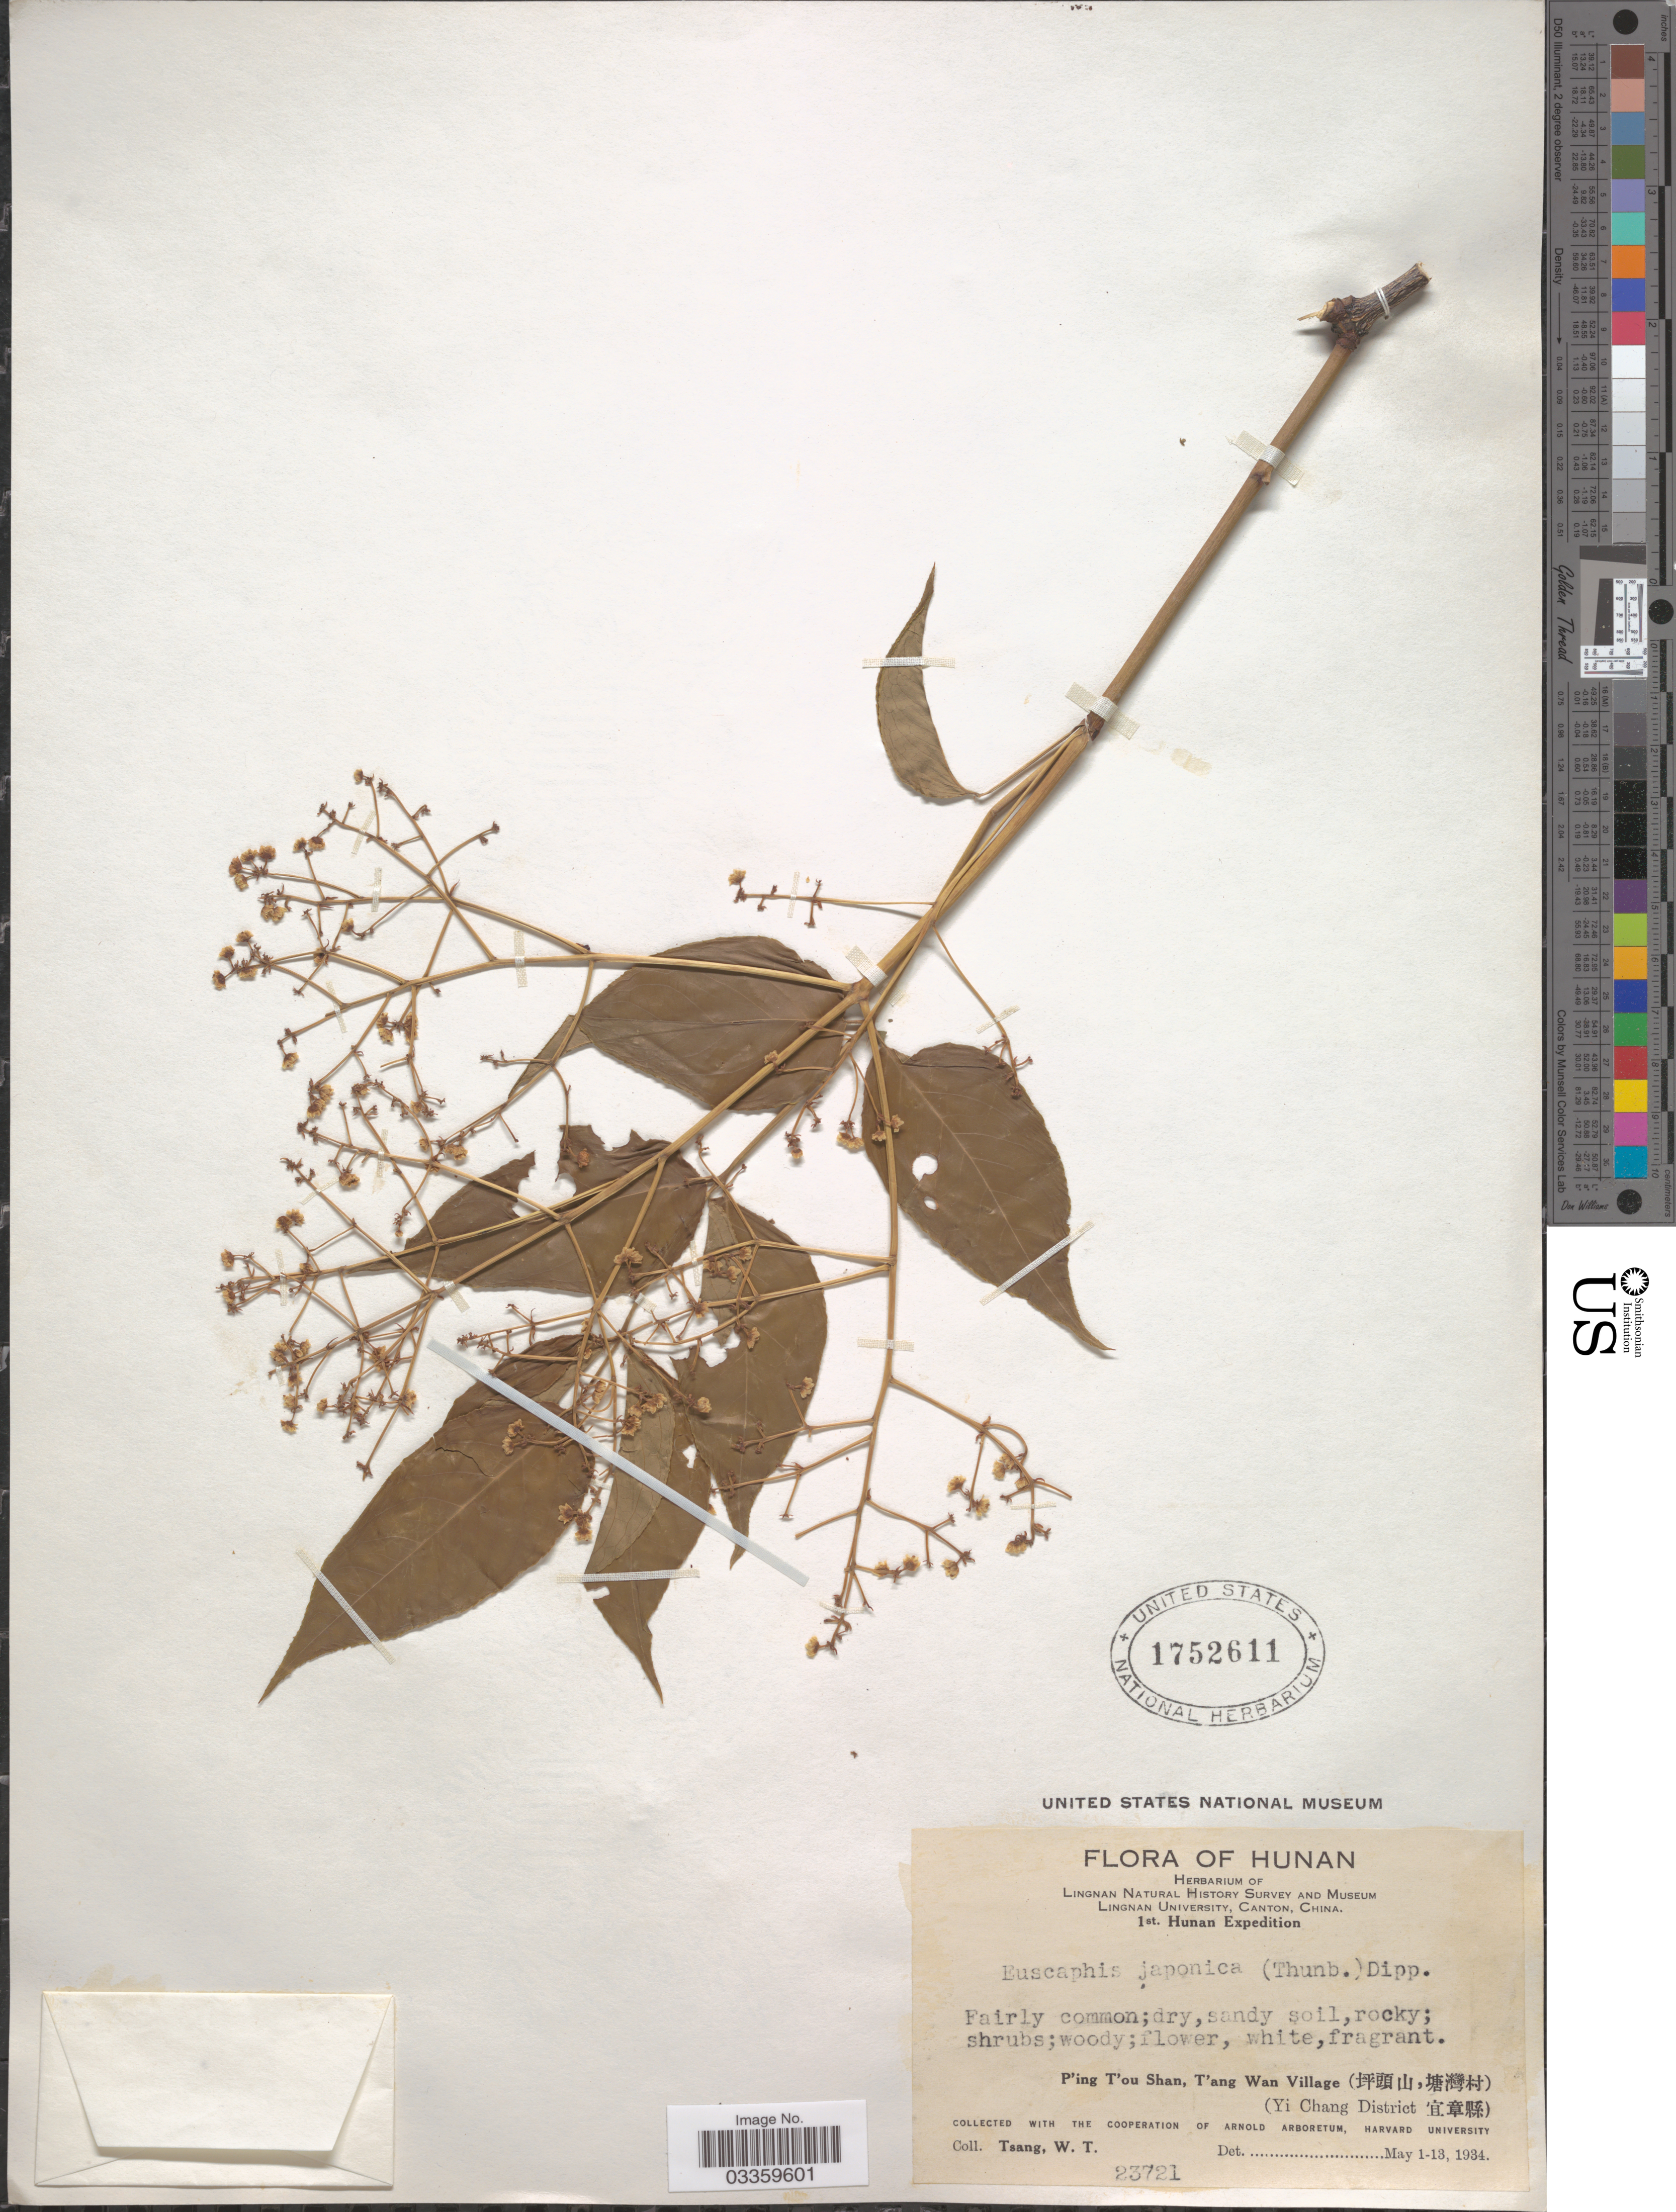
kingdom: Plantae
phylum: Tracheophyta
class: Magnoliopsida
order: Crossosomatales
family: Staphyleaceae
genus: Euscaphis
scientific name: Euscaphis japonica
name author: (Thunb.) Kanitz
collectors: W. T. Tsang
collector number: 23721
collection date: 1934-05-01/1934-05-13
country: China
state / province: Hunan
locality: P'ing T'ou Shan, T'ang Wan Village (X) (Yi Chang District X).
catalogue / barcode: US 1752611